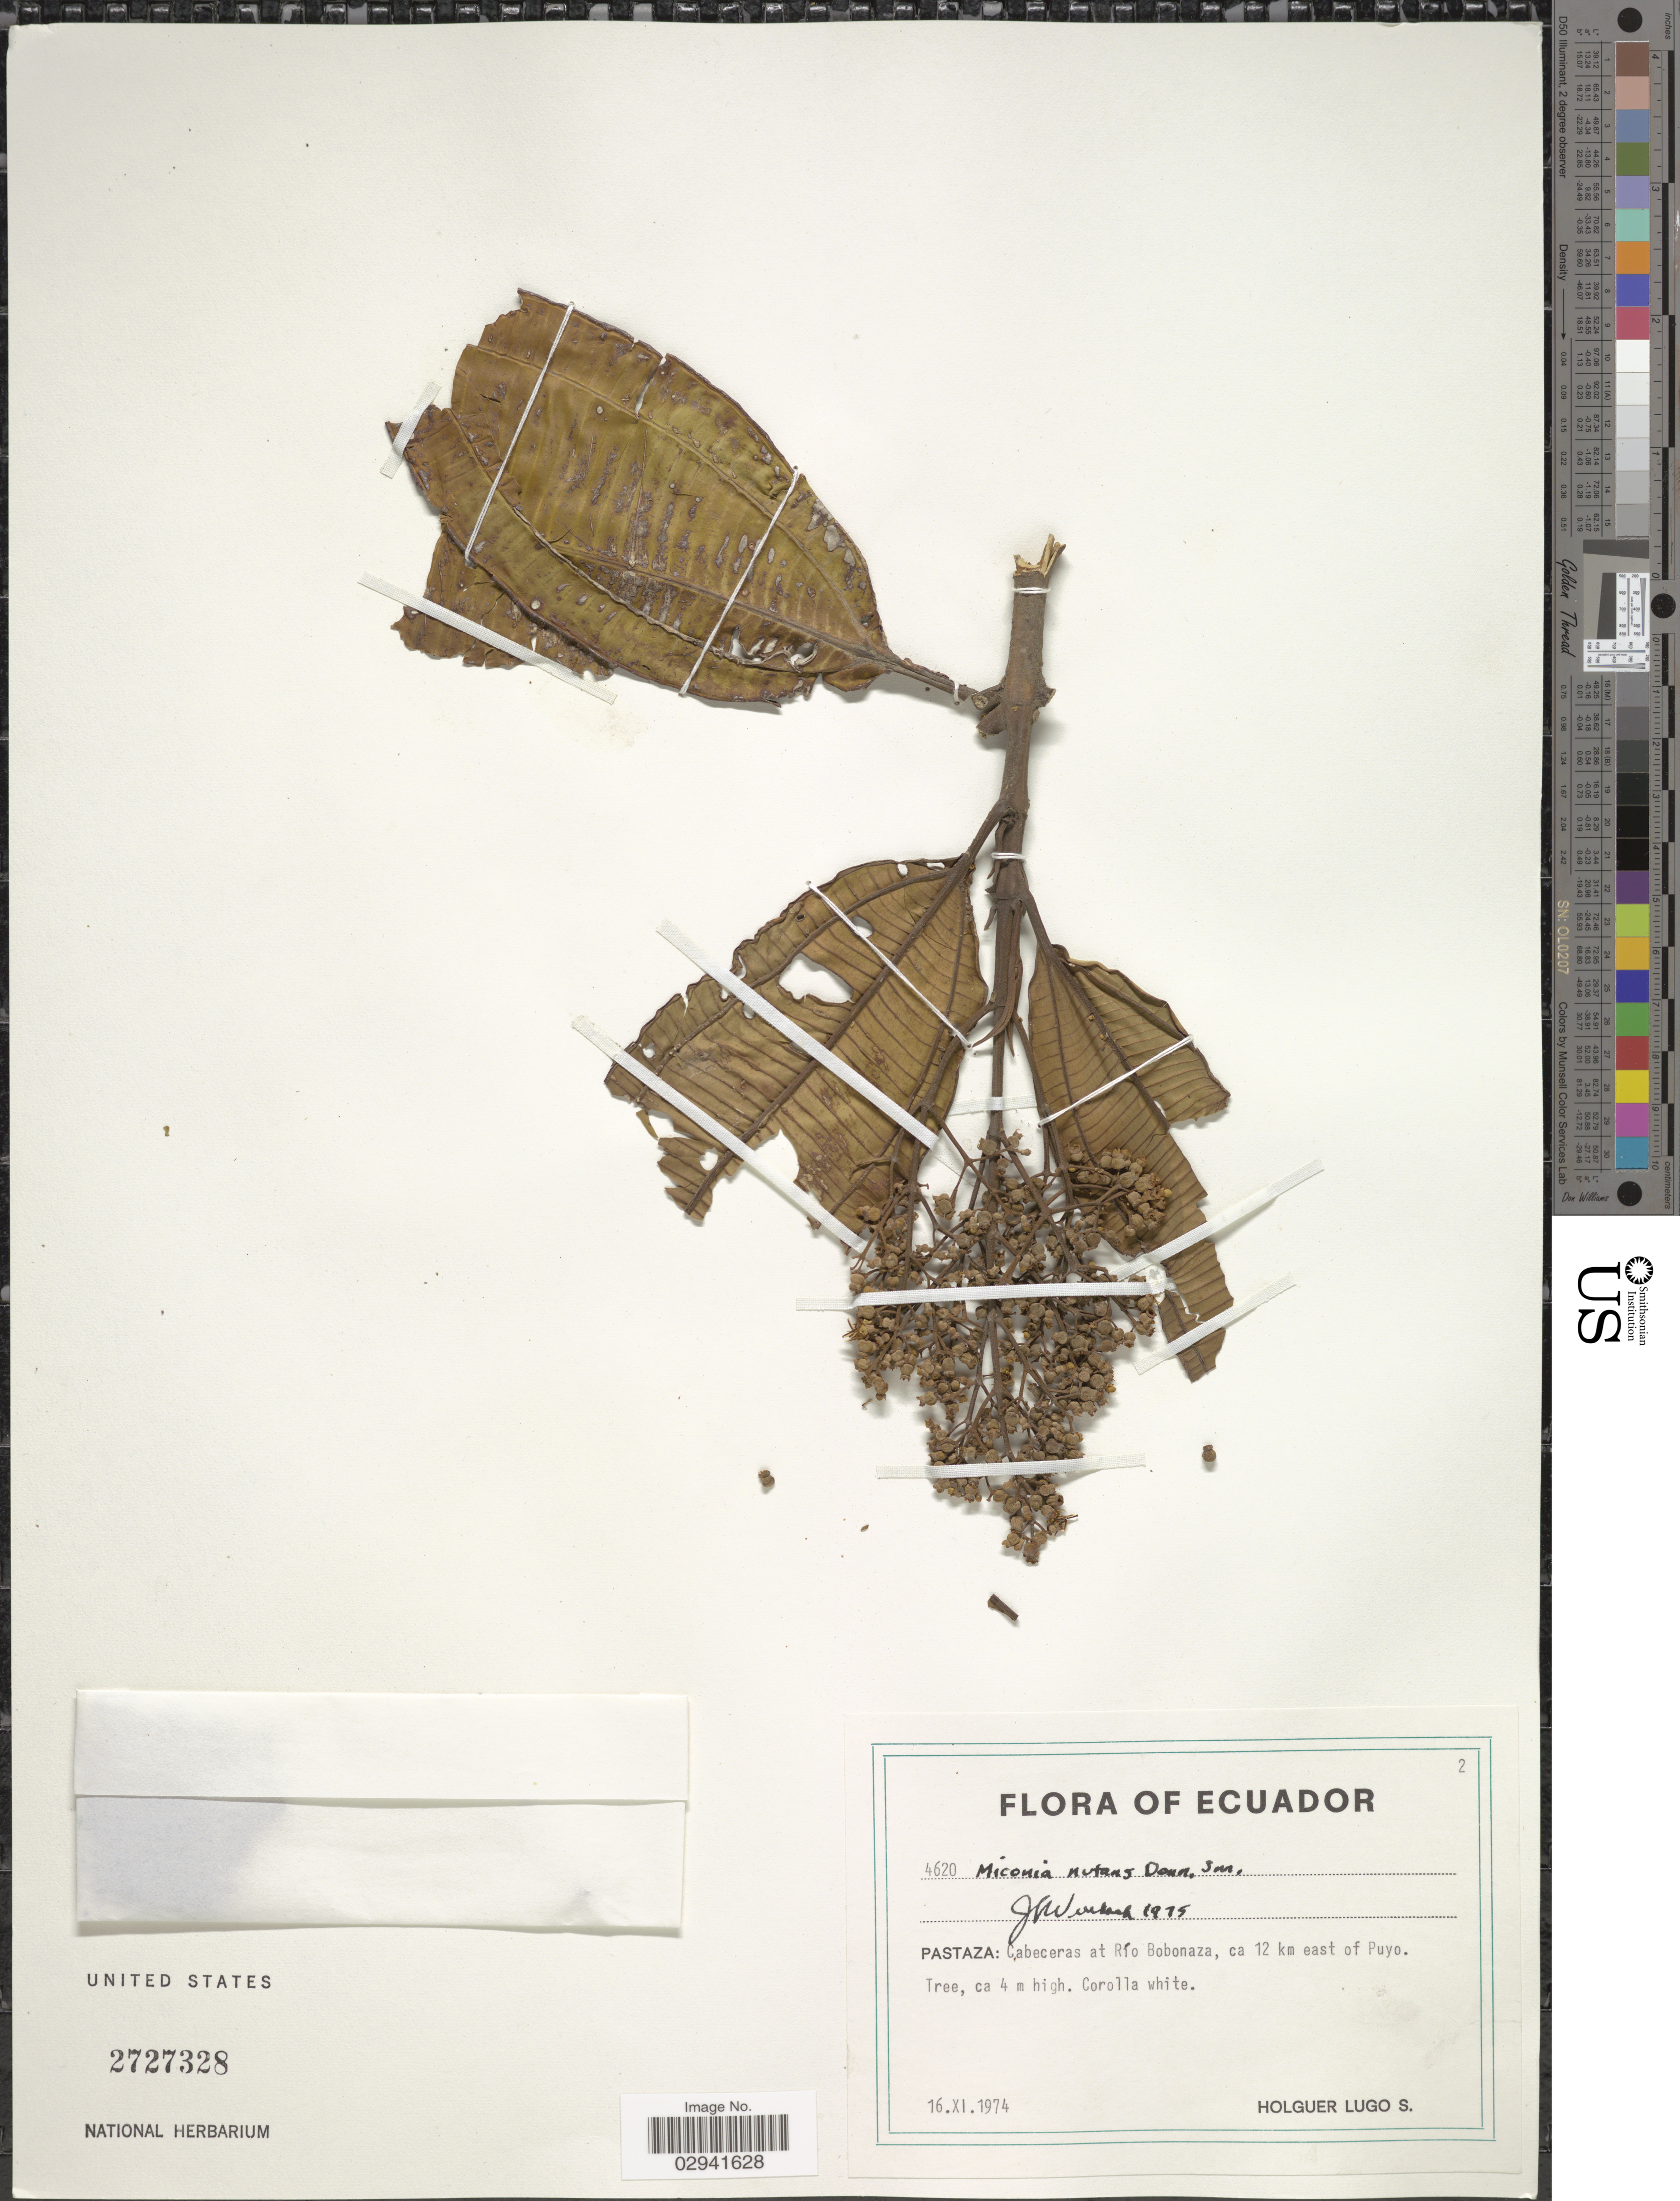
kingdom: Plantae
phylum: Tracheophyta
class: Magnoliopsida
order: Myrtales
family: Melastomataceae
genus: Miconia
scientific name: Miconia nutans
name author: Donn. Sm.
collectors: H. Lugo S.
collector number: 4620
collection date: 1974-11-16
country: Ecuador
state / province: Pastaza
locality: Cabeceras at Río Bobonaza, ca 12 km east of Puyo.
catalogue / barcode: US 2727328